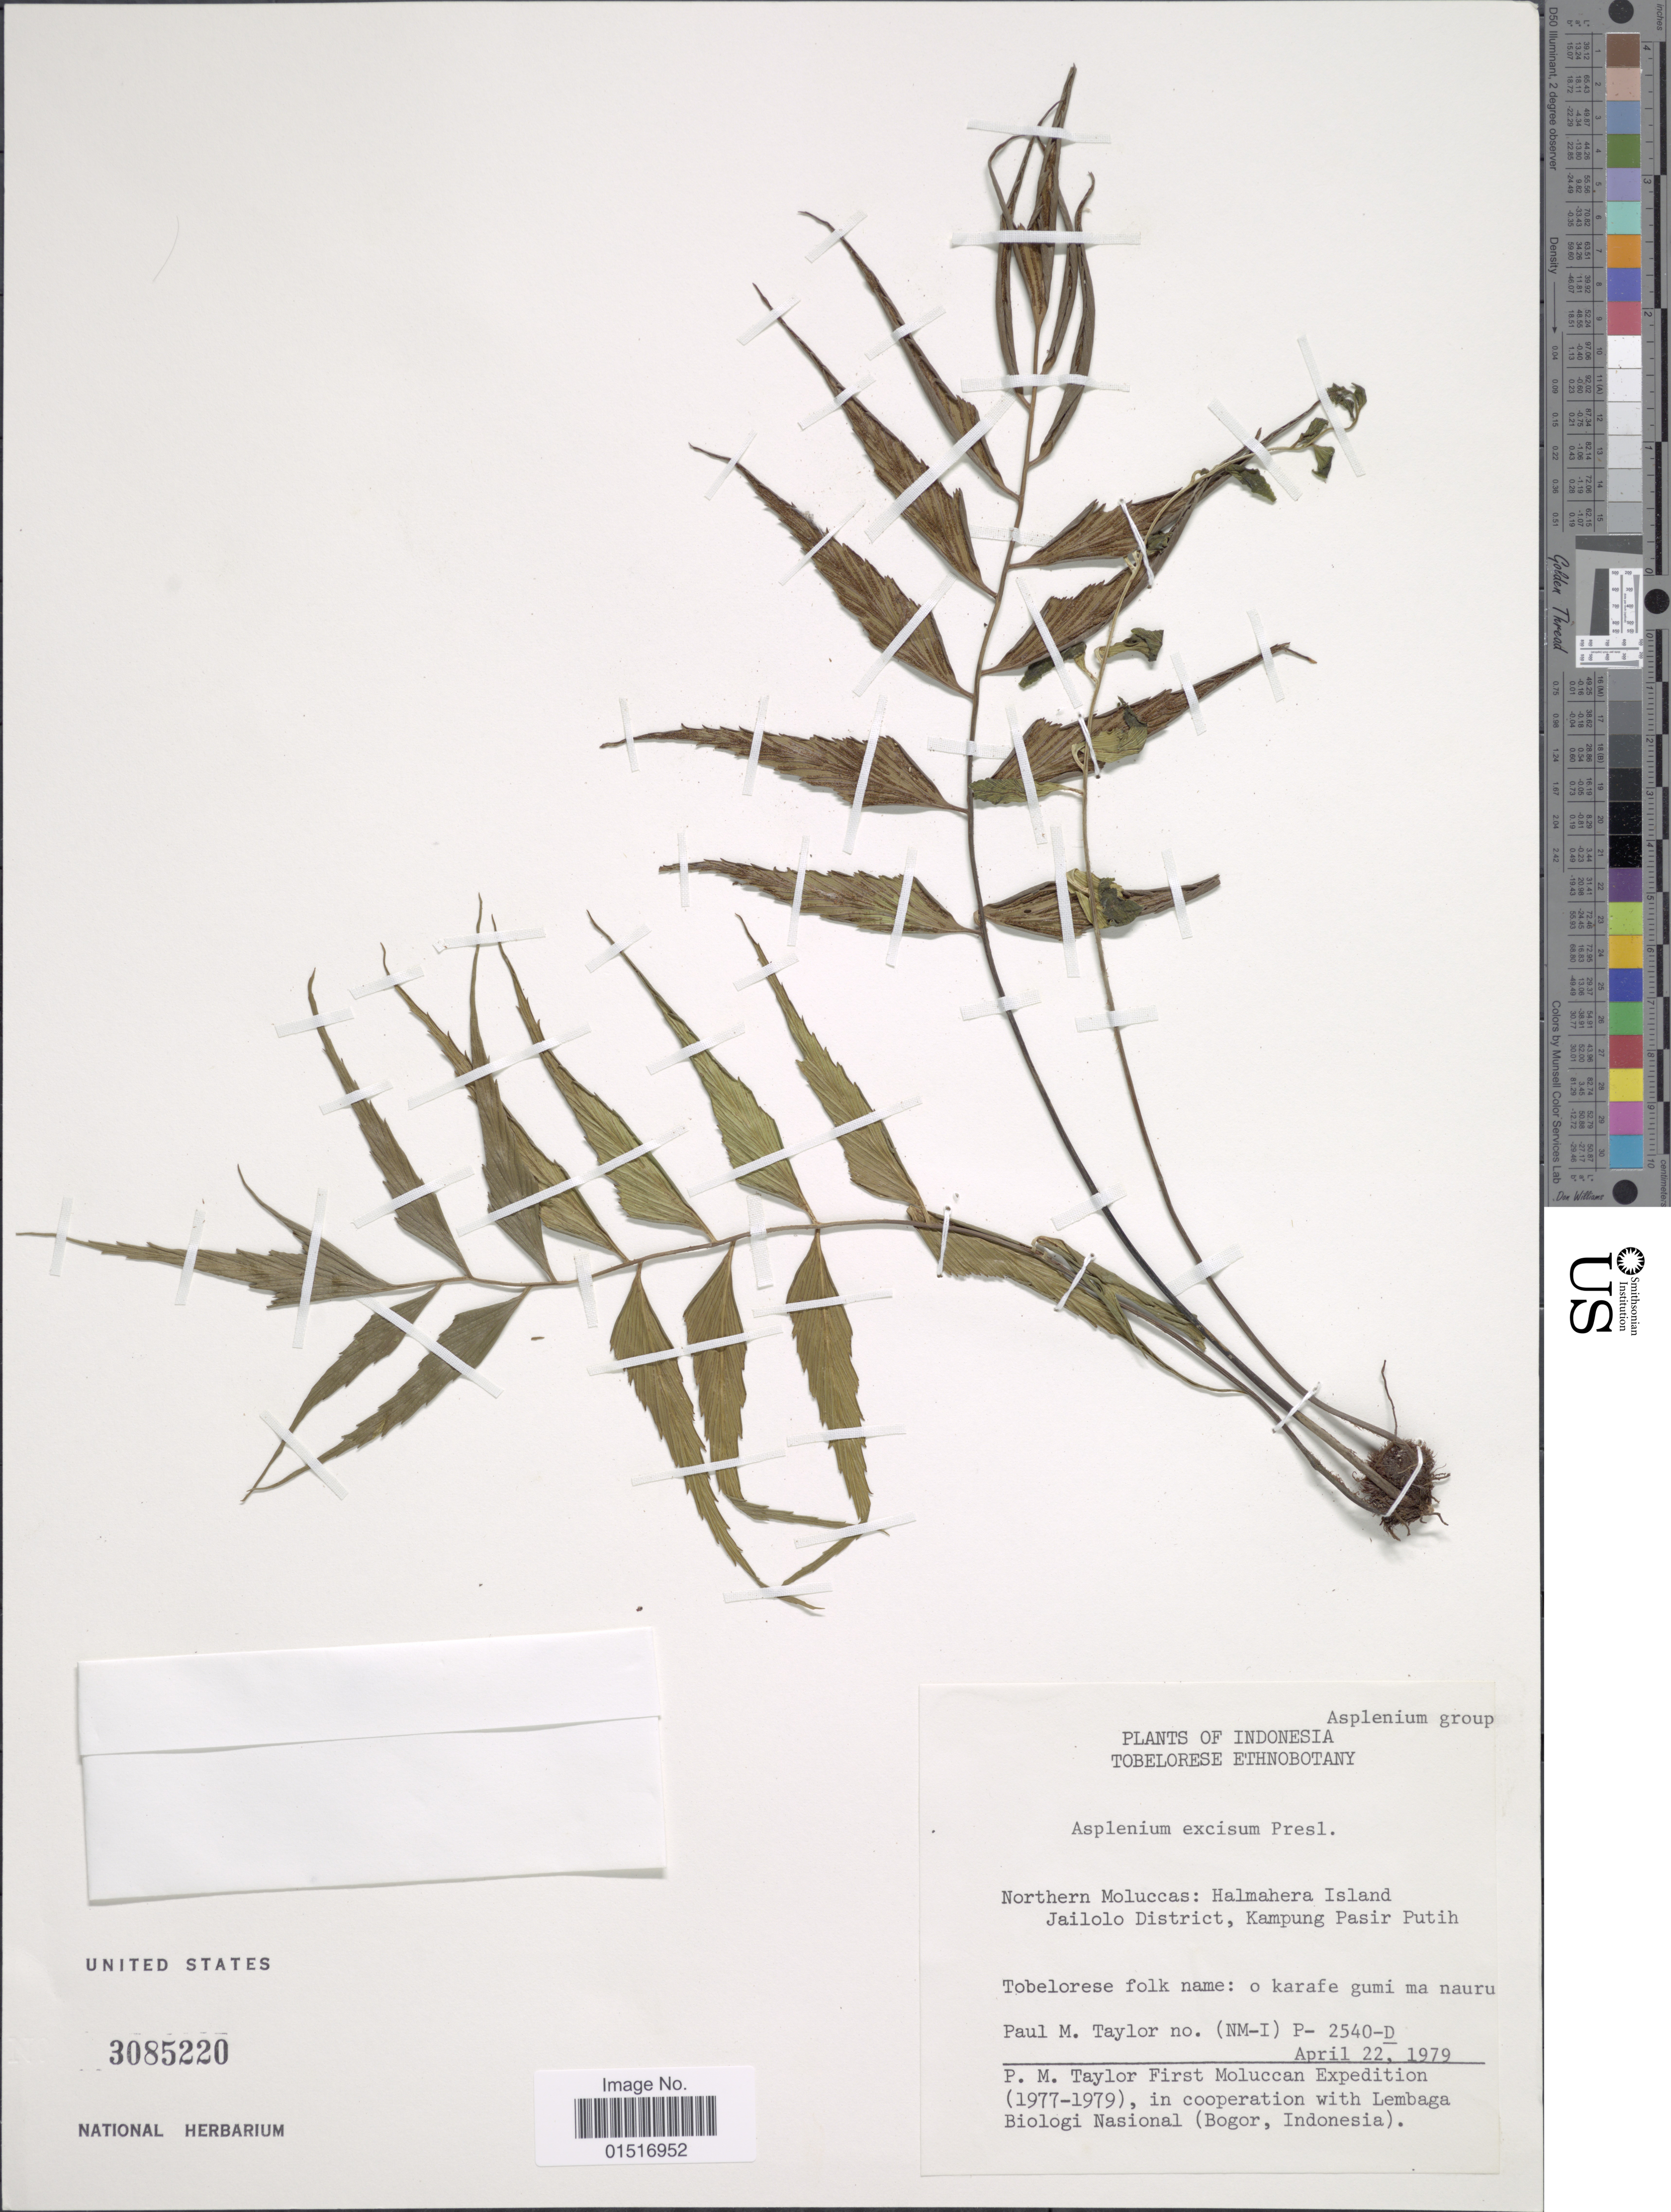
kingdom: Plantae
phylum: Tracheophyta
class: Polypodiopsida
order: Polypodiales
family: Aspleniaceae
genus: Asplenium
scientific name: Asplenium polyodon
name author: G. Forst.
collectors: P. M. Taylor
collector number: (NM-I) P- 2540-D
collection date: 1979-04-22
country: Indonesia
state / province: Maluku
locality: Northern Moluccas: Halmahera Island. Jailolo District, Kampung Pasir Putih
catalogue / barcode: US 3085220